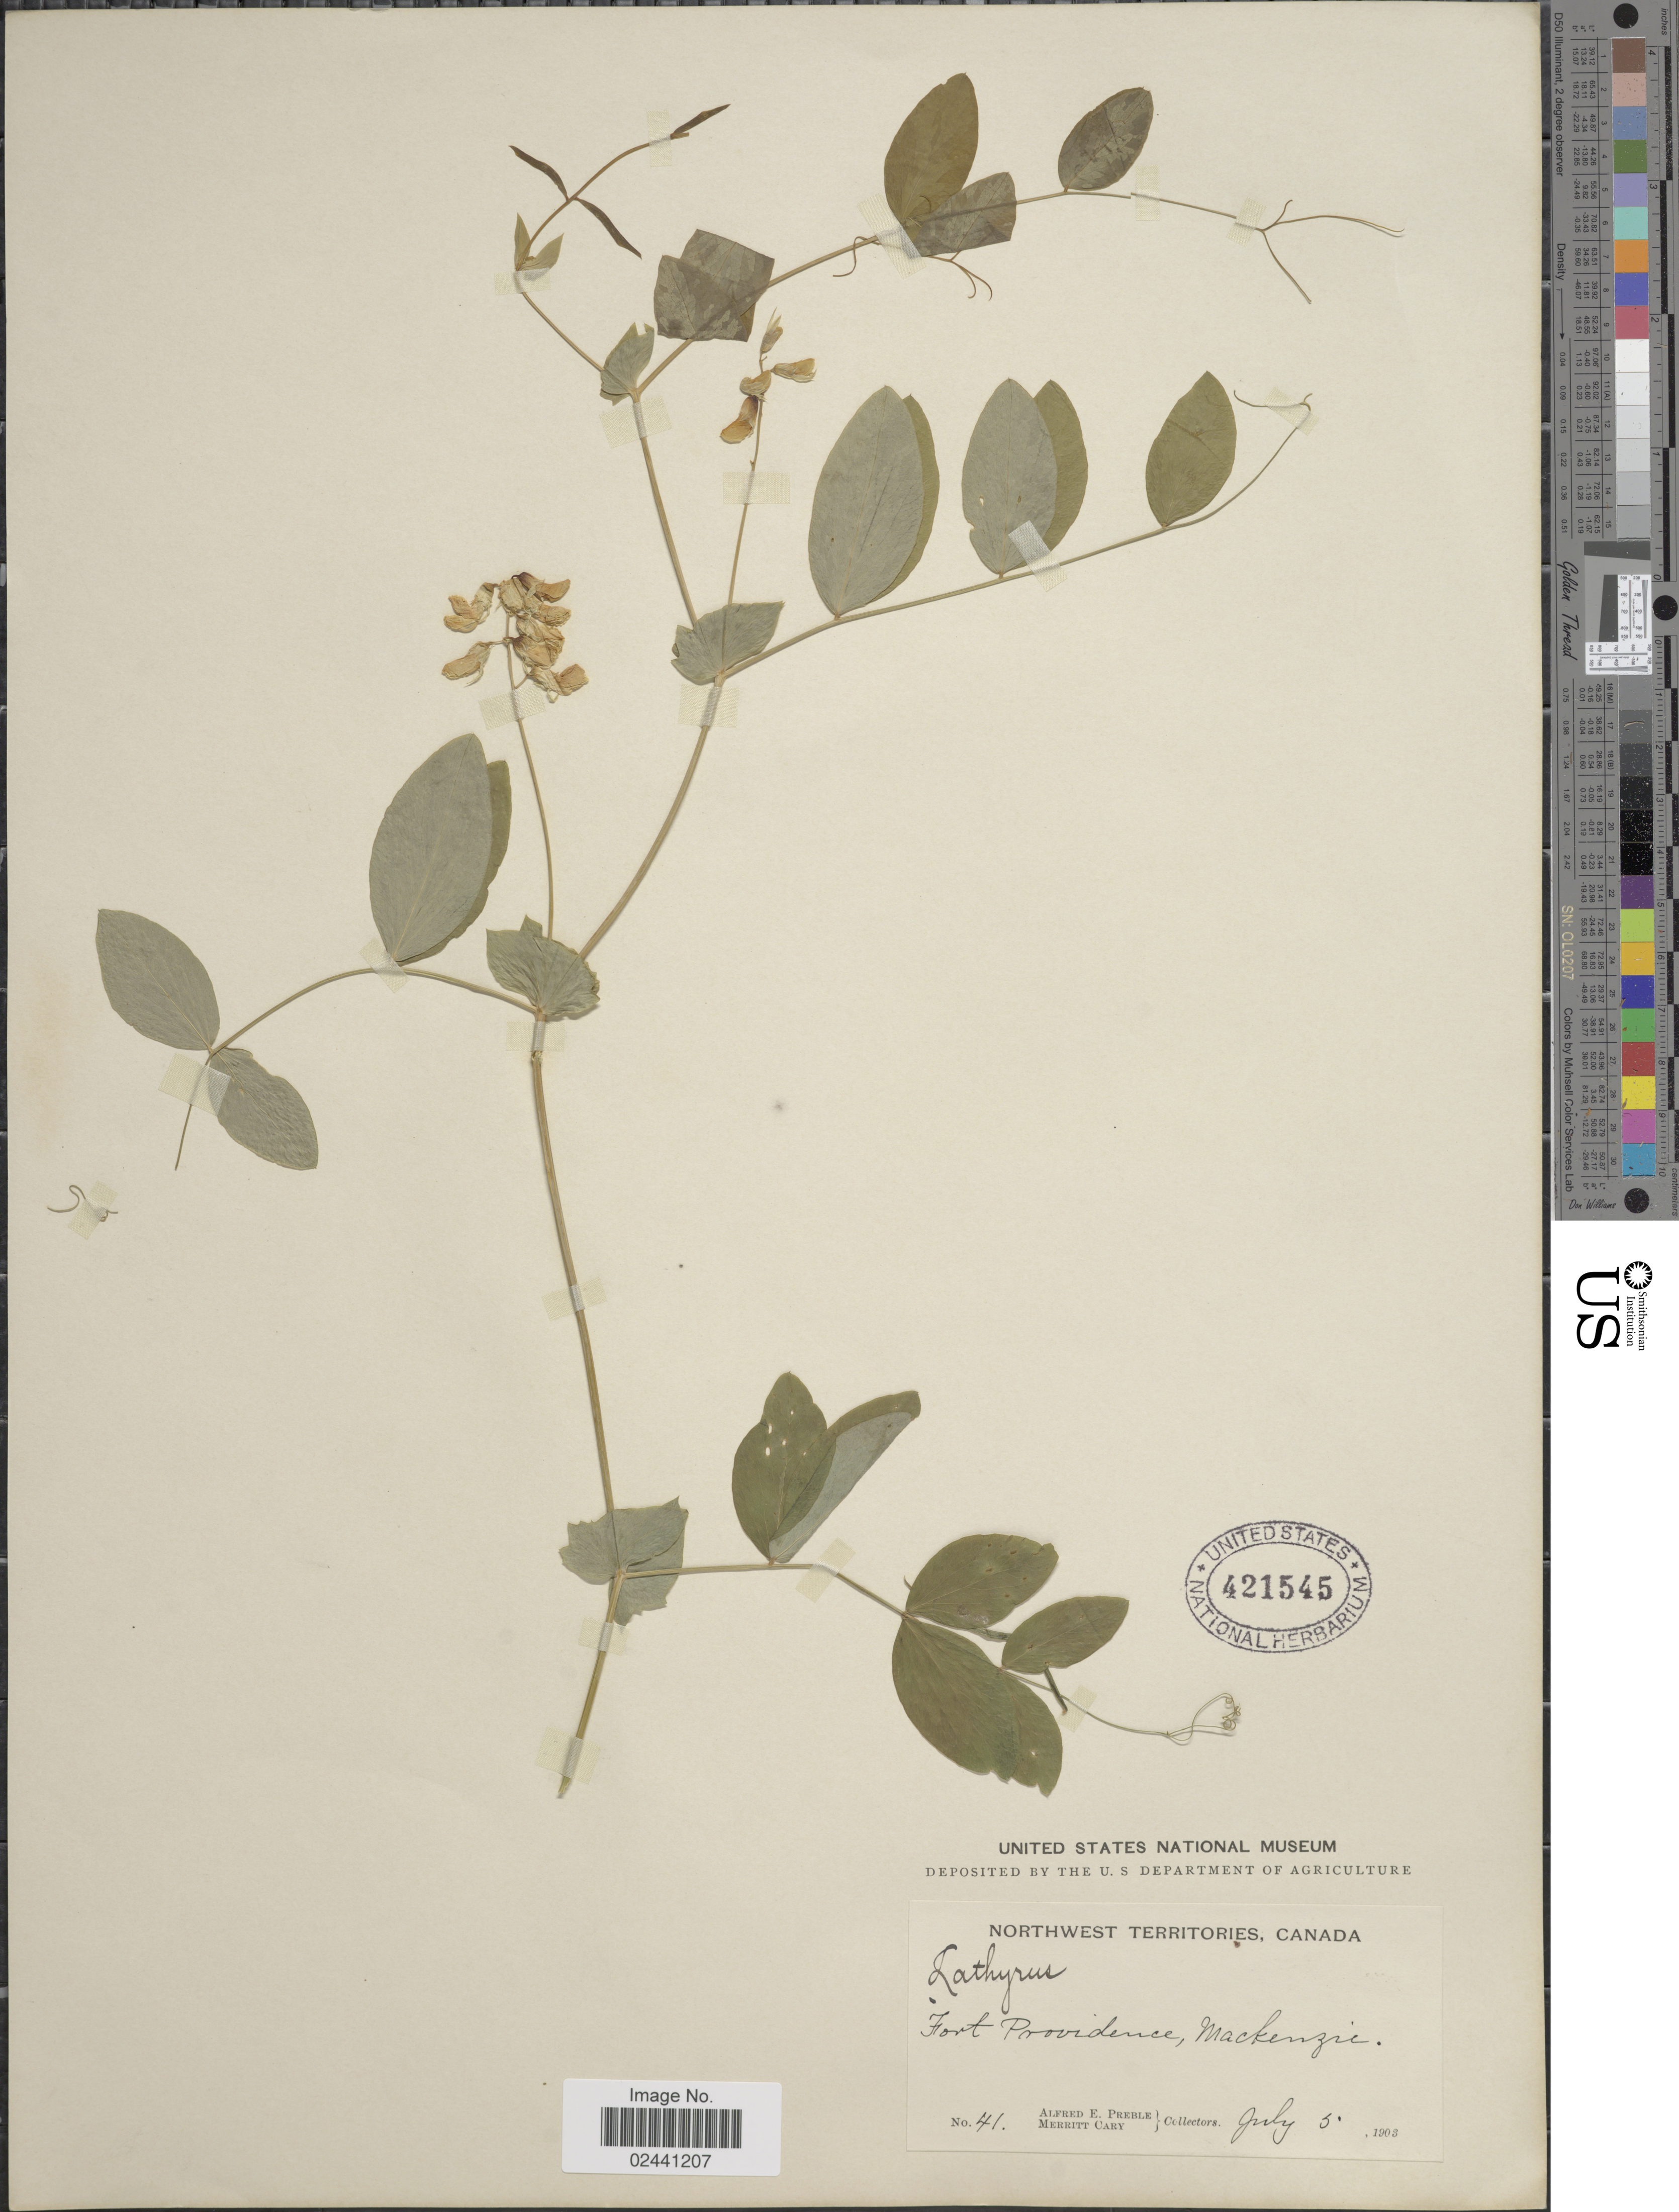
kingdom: Plantae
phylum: Tracheophyta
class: Magnoliopsida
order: Fabales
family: Fabaceae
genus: Lathyrus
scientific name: Lathyrus ochroleucus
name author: Hook.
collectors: A. Preble & M. Cary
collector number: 41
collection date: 1903-07-05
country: Canada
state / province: Northwest Territories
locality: Fort Providence, Mackenzie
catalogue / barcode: US 421545